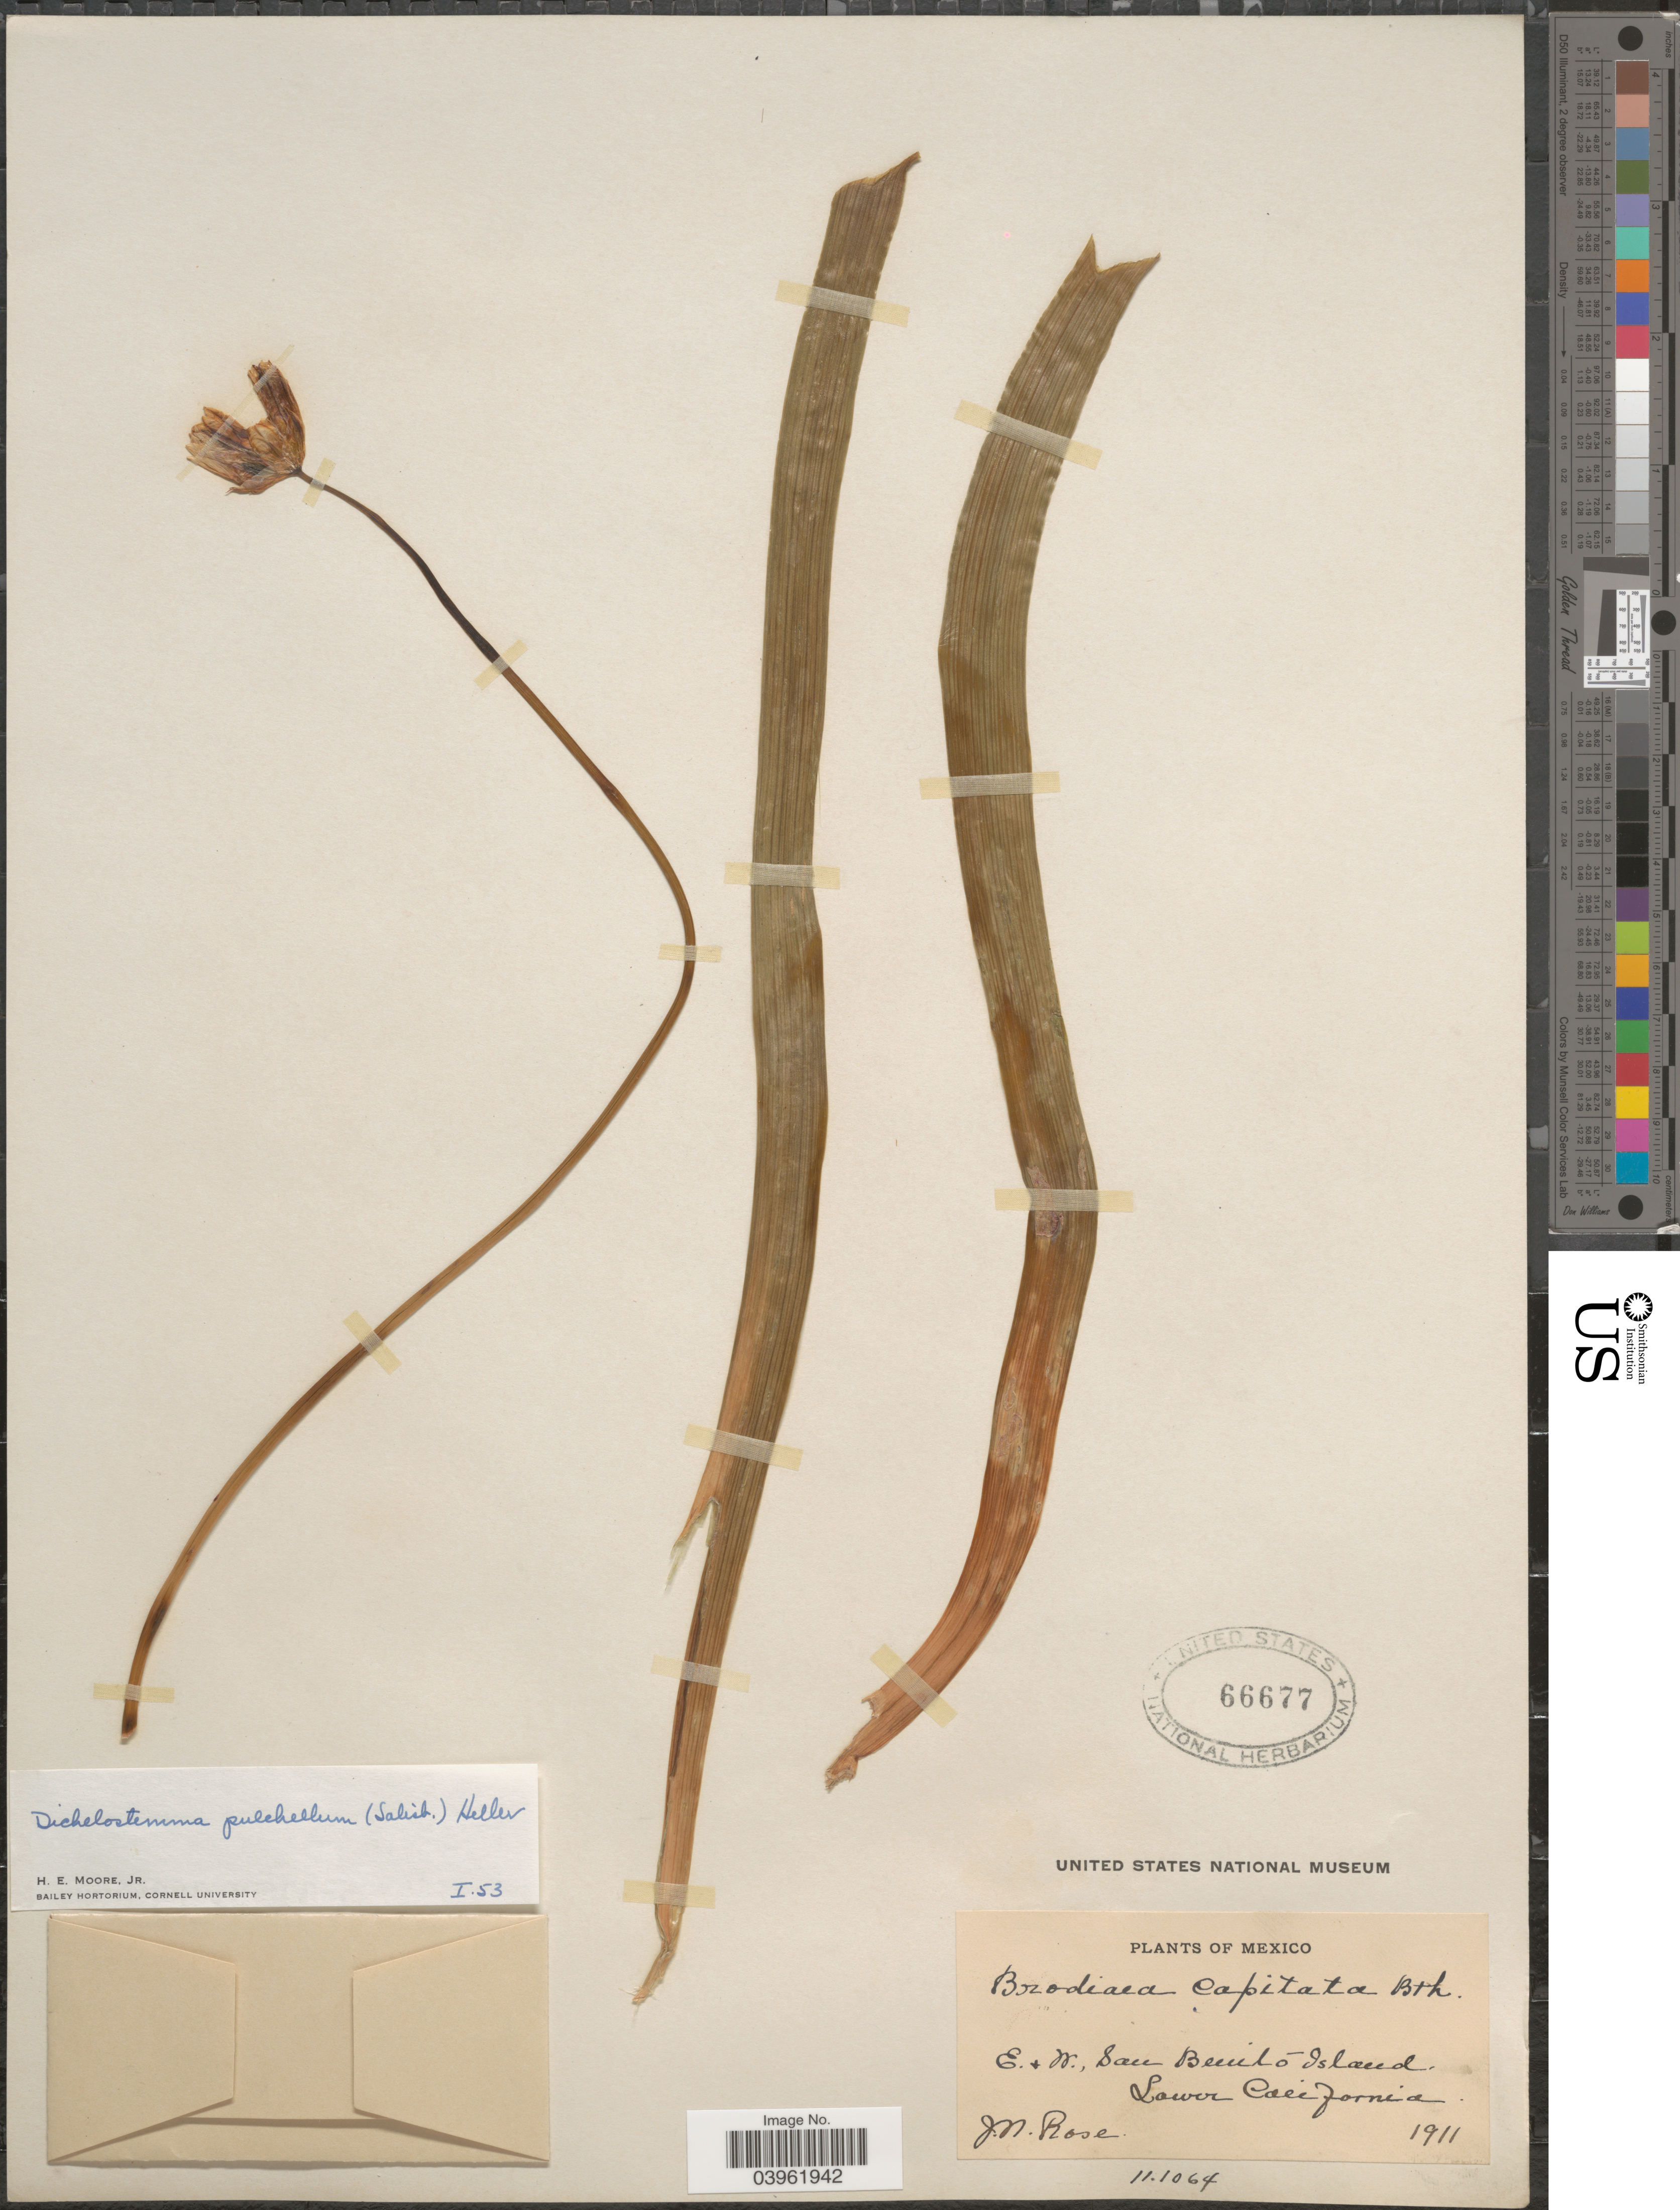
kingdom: Plantae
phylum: Tracheophyta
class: Liliopsida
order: Asparagales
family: Asparagaceae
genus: Dichelostemma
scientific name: Dichelostemma pulchellum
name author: (Salisb.) A. Heller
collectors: J. N. Rose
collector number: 111064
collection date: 1911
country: Mexico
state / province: Baja California Norte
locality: E. + W., San Benito Island. Lower California.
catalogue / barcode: US 66677